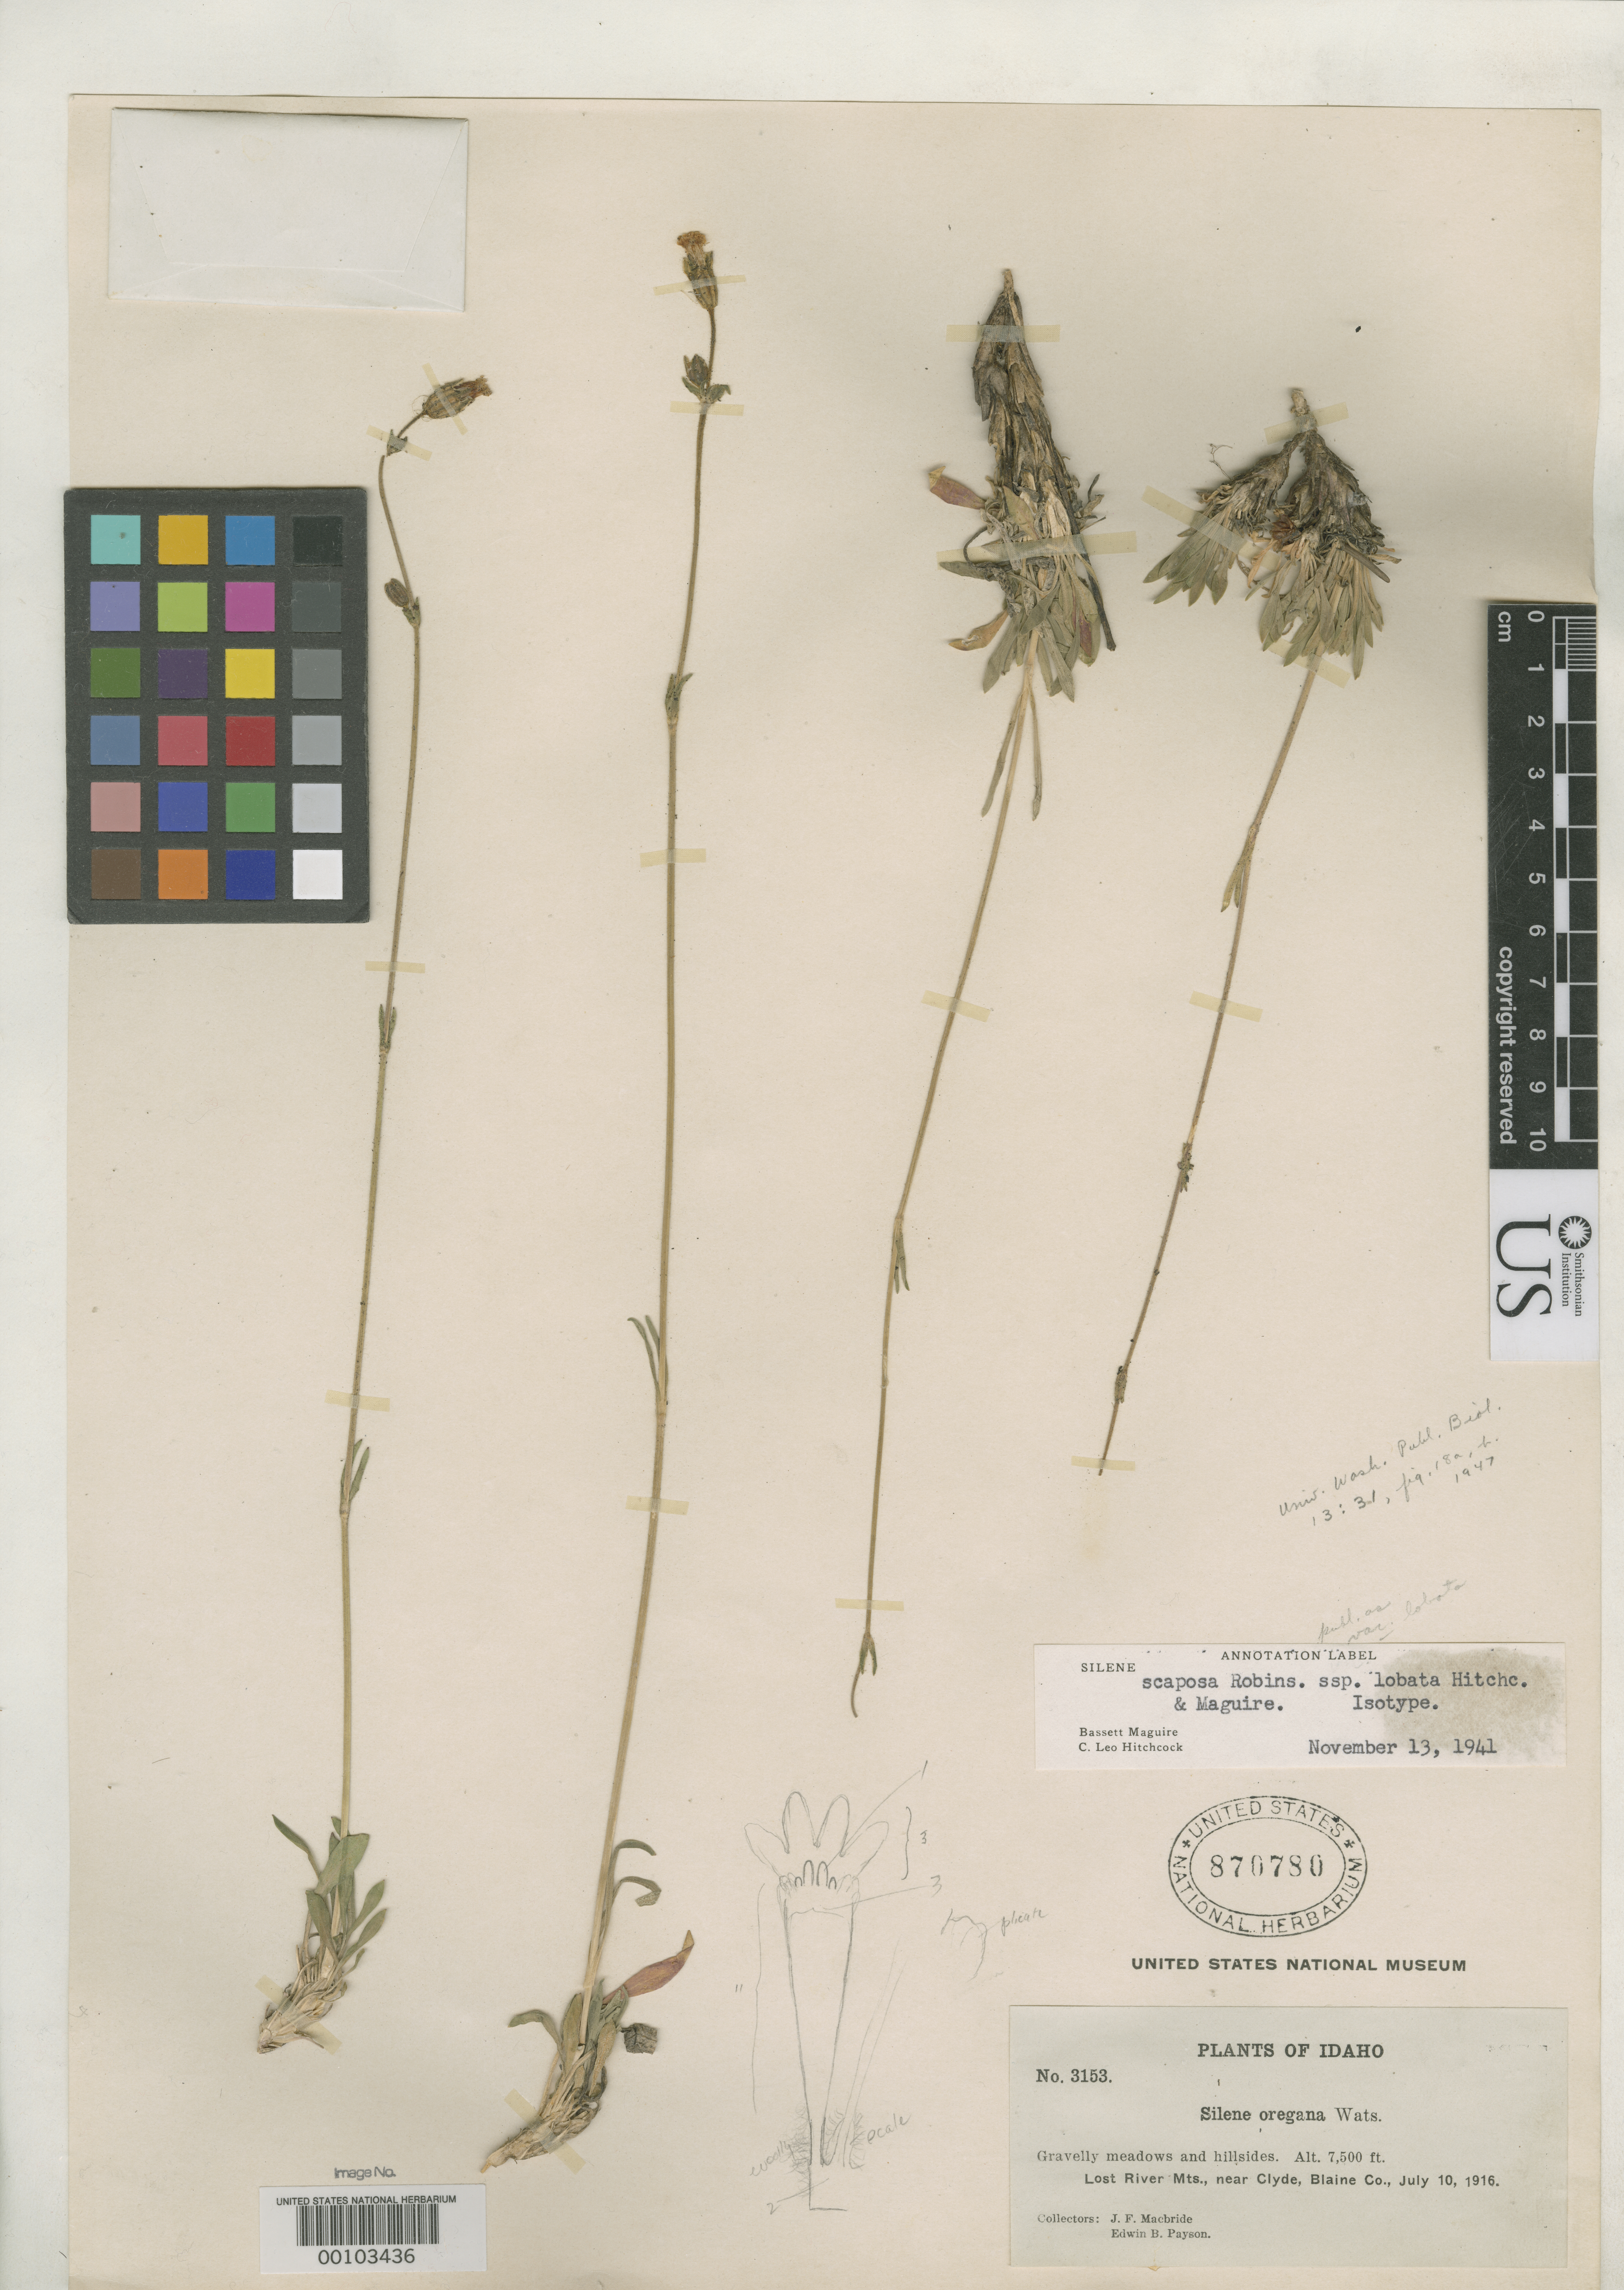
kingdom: Plantae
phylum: Tracheophyta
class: Magnoliopsida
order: Caryophyllales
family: Caryophyllaceae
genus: Silene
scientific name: Silene scaposa var. lobata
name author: C.L. Hitchc. & Maguire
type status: Isotype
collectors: J. F. Macbride & E. B. Payson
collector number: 3153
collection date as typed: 10 Jul 1916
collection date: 1916-07-10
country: United States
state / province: Idaho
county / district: Blaine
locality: Lost River Mts., near Clyde; alt. 7500 ft.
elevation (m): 2286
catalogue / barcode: US 870780